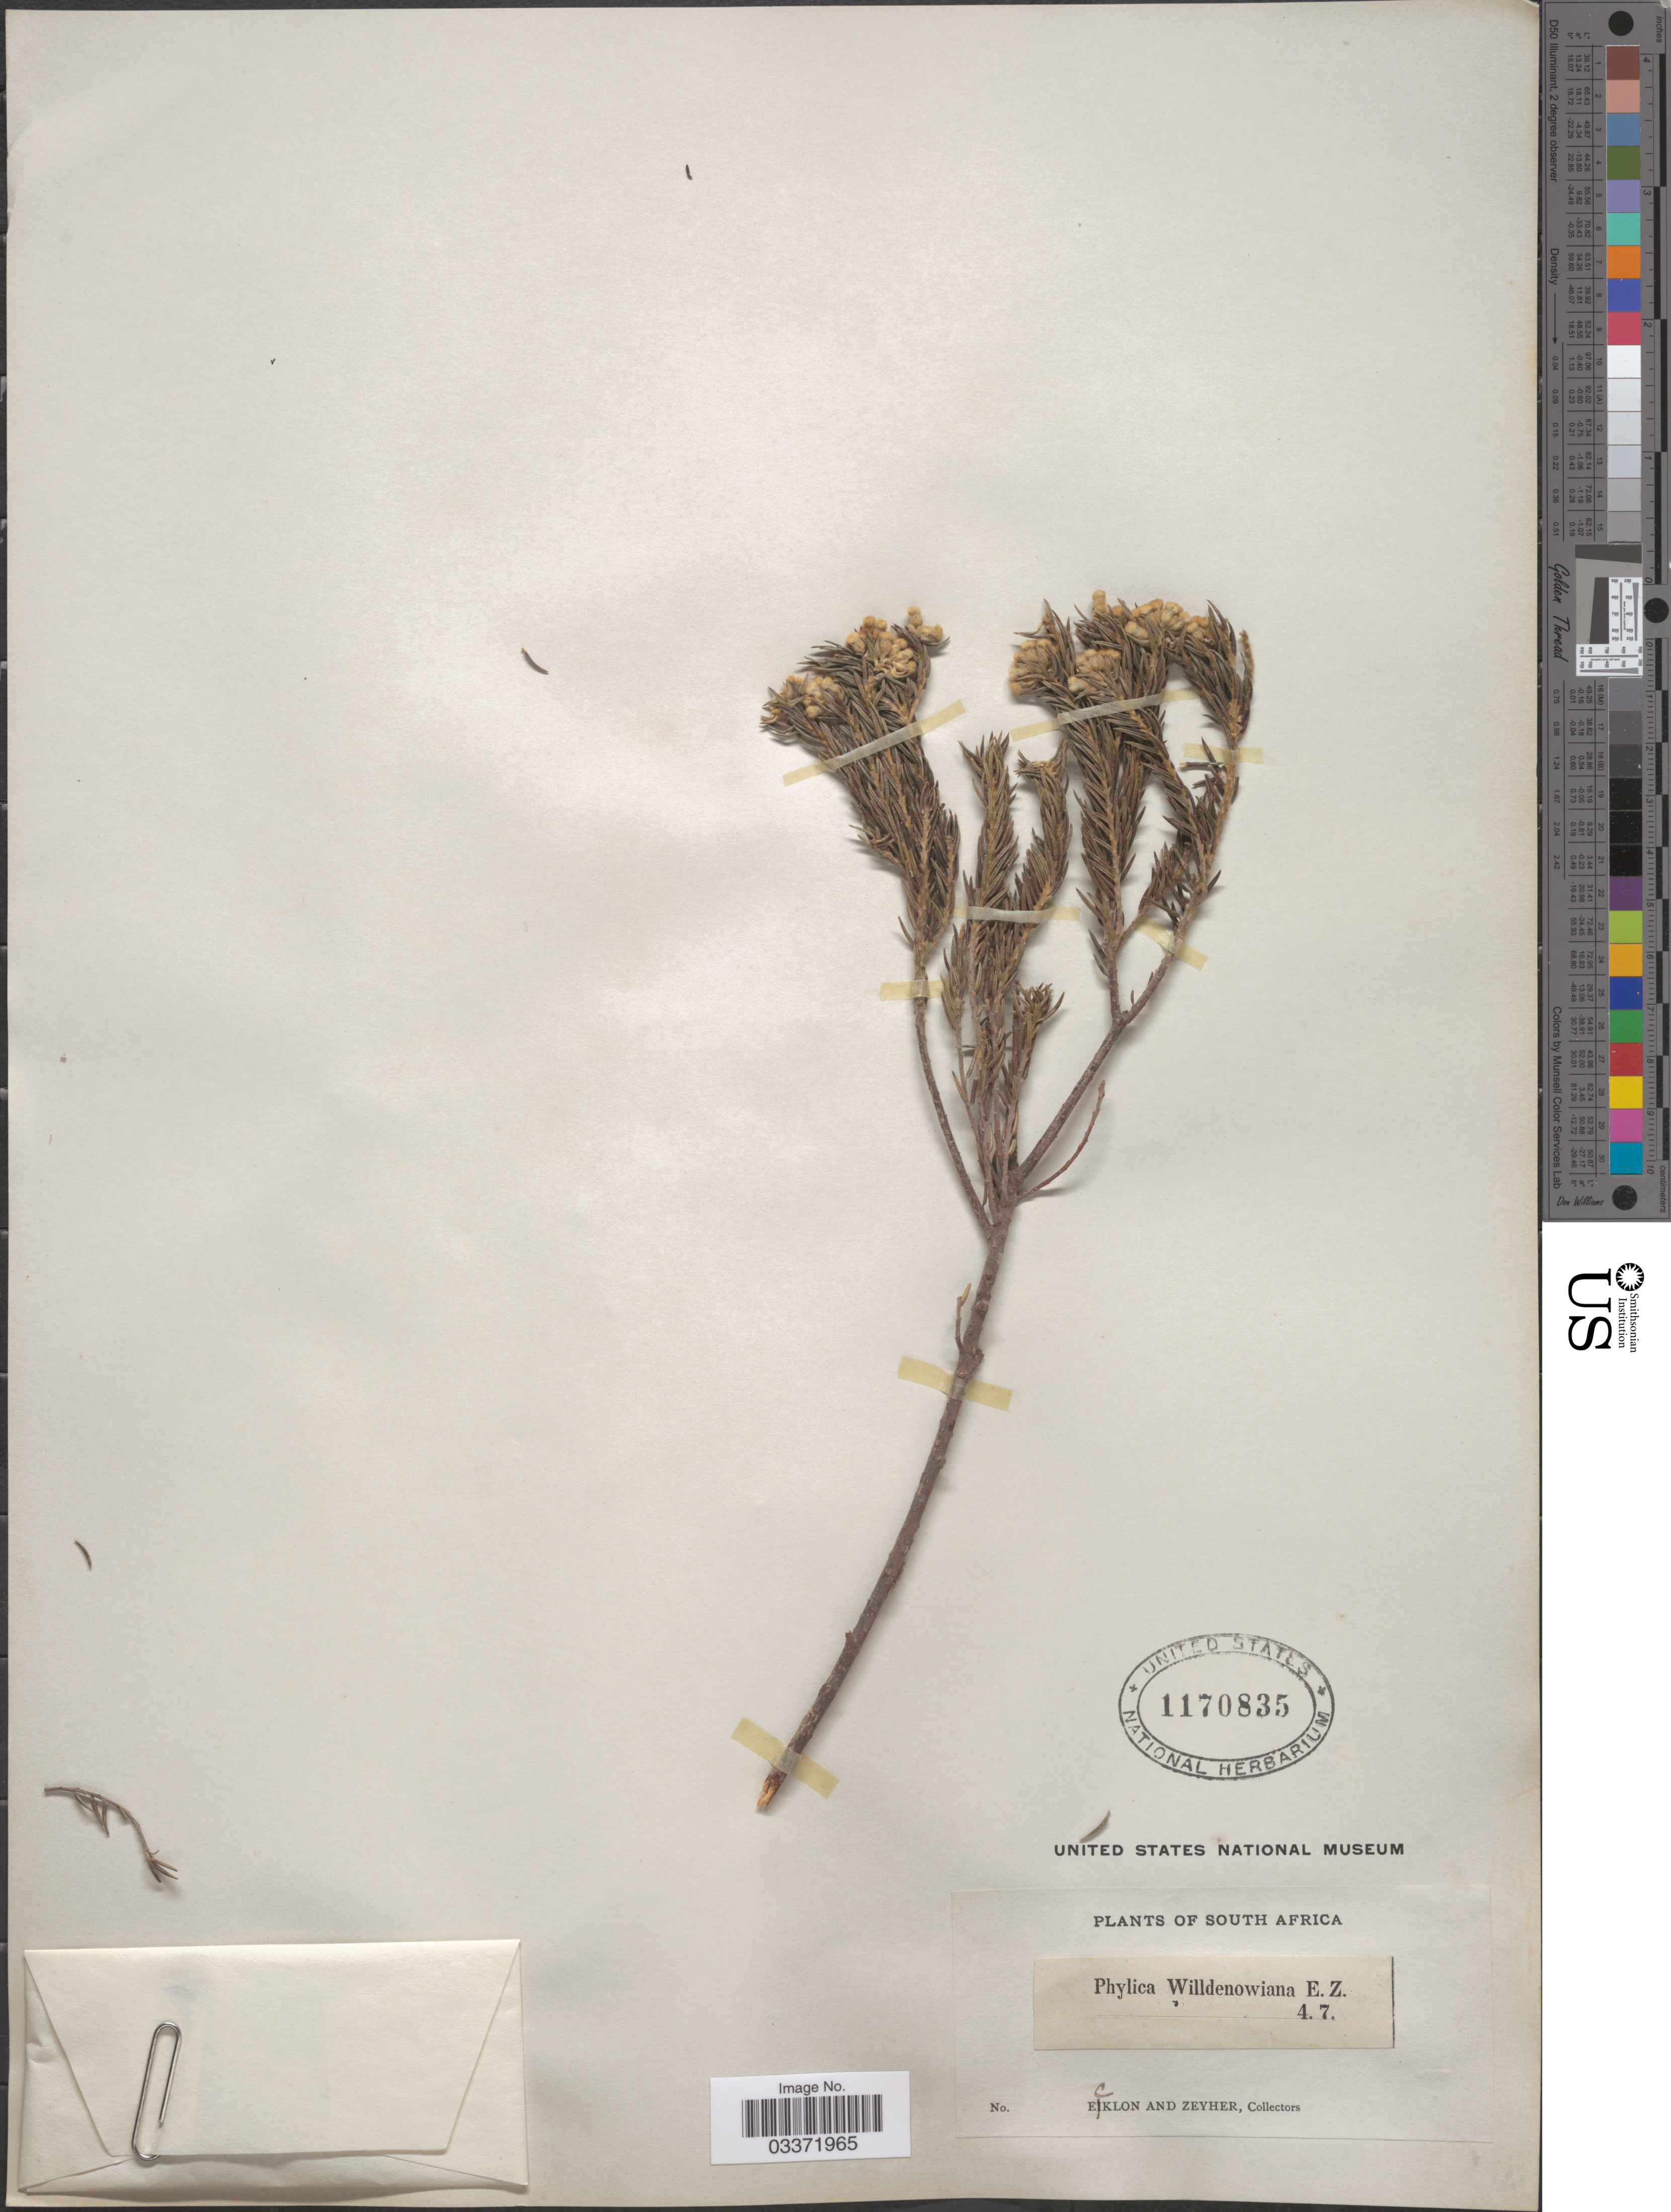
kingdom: Plantae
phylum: Tracheophyta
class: Magnoliopsida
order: Rosales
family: Rhamnaceae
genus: Phylica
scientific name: Phylica willdenowiana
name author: Eckl. & Zeyh.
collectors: -. Ecklon & -. Zeyher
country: South Africa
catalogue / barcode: US 1170835